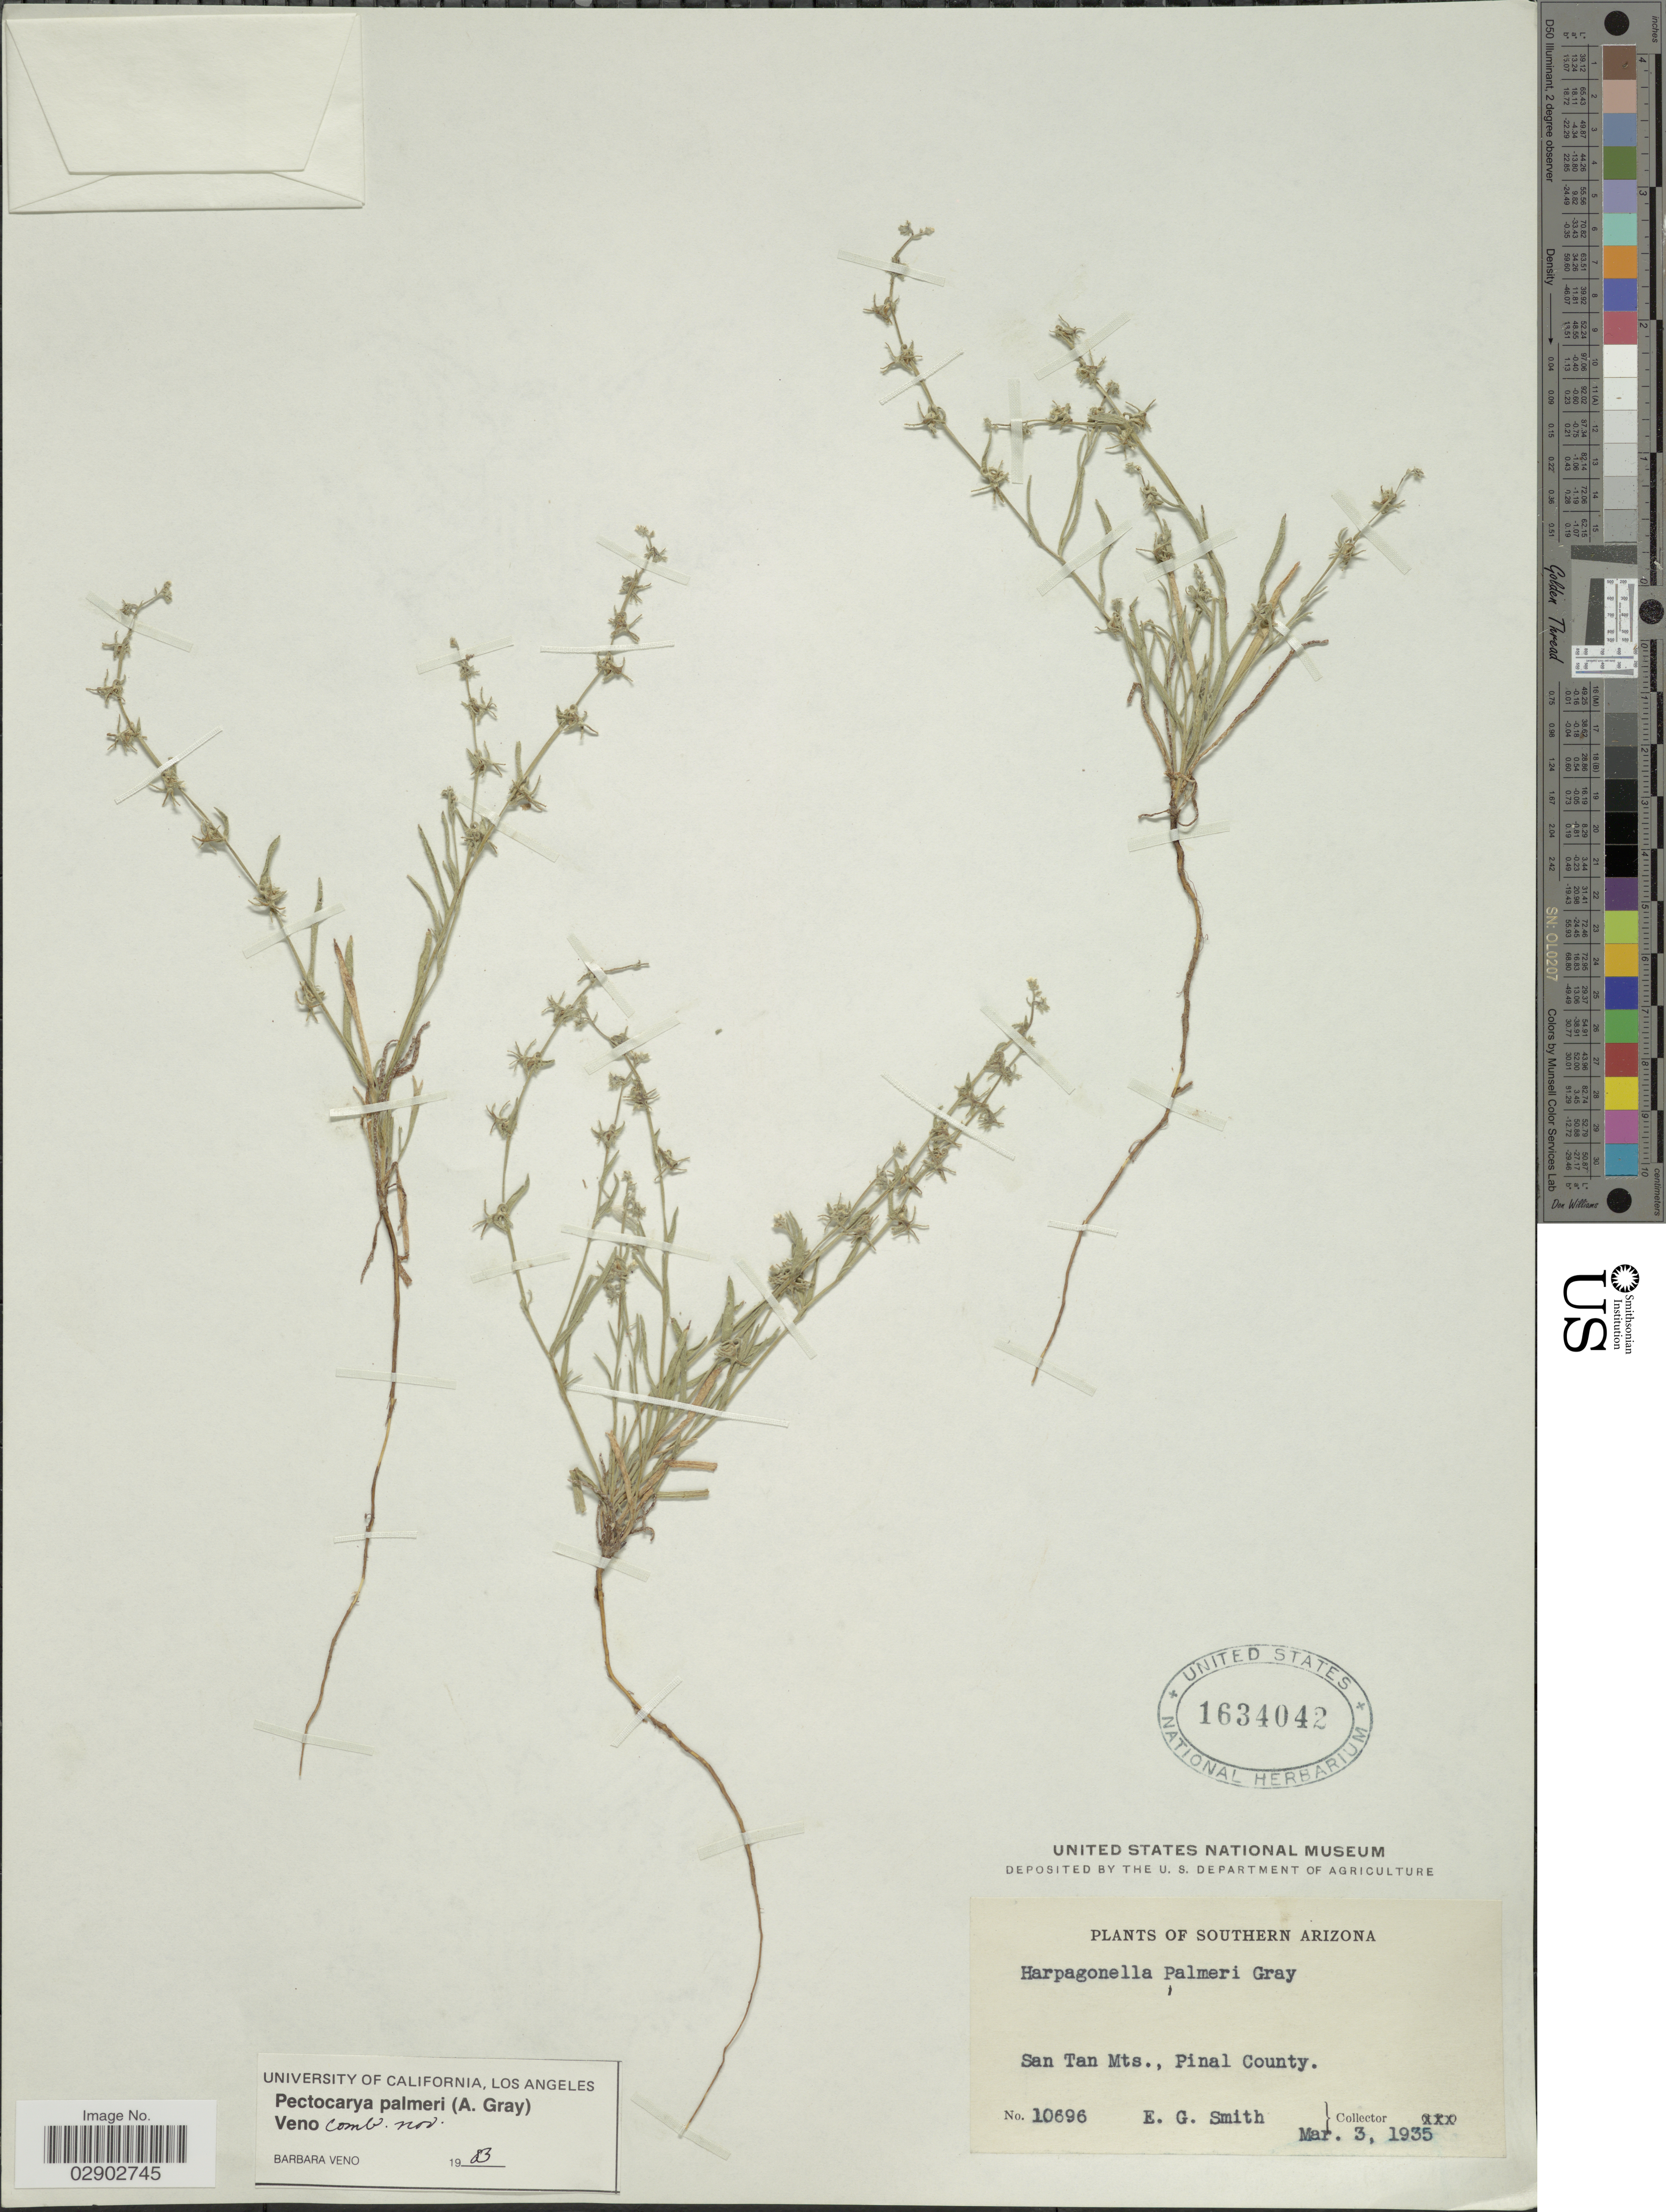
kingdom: Plantae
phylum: Tracheophyta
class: Magnoliopsida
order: Boraginales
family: Boraginaceae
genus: Harpagonella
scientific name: Harpagonella palmeri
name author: A. Gray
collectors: E. G. Smith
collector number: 10696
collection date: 1935-03-03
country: United States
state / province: Arizona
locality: Southern Arizona. San Tan Mts., Pinal County.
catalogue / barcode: US 1634042